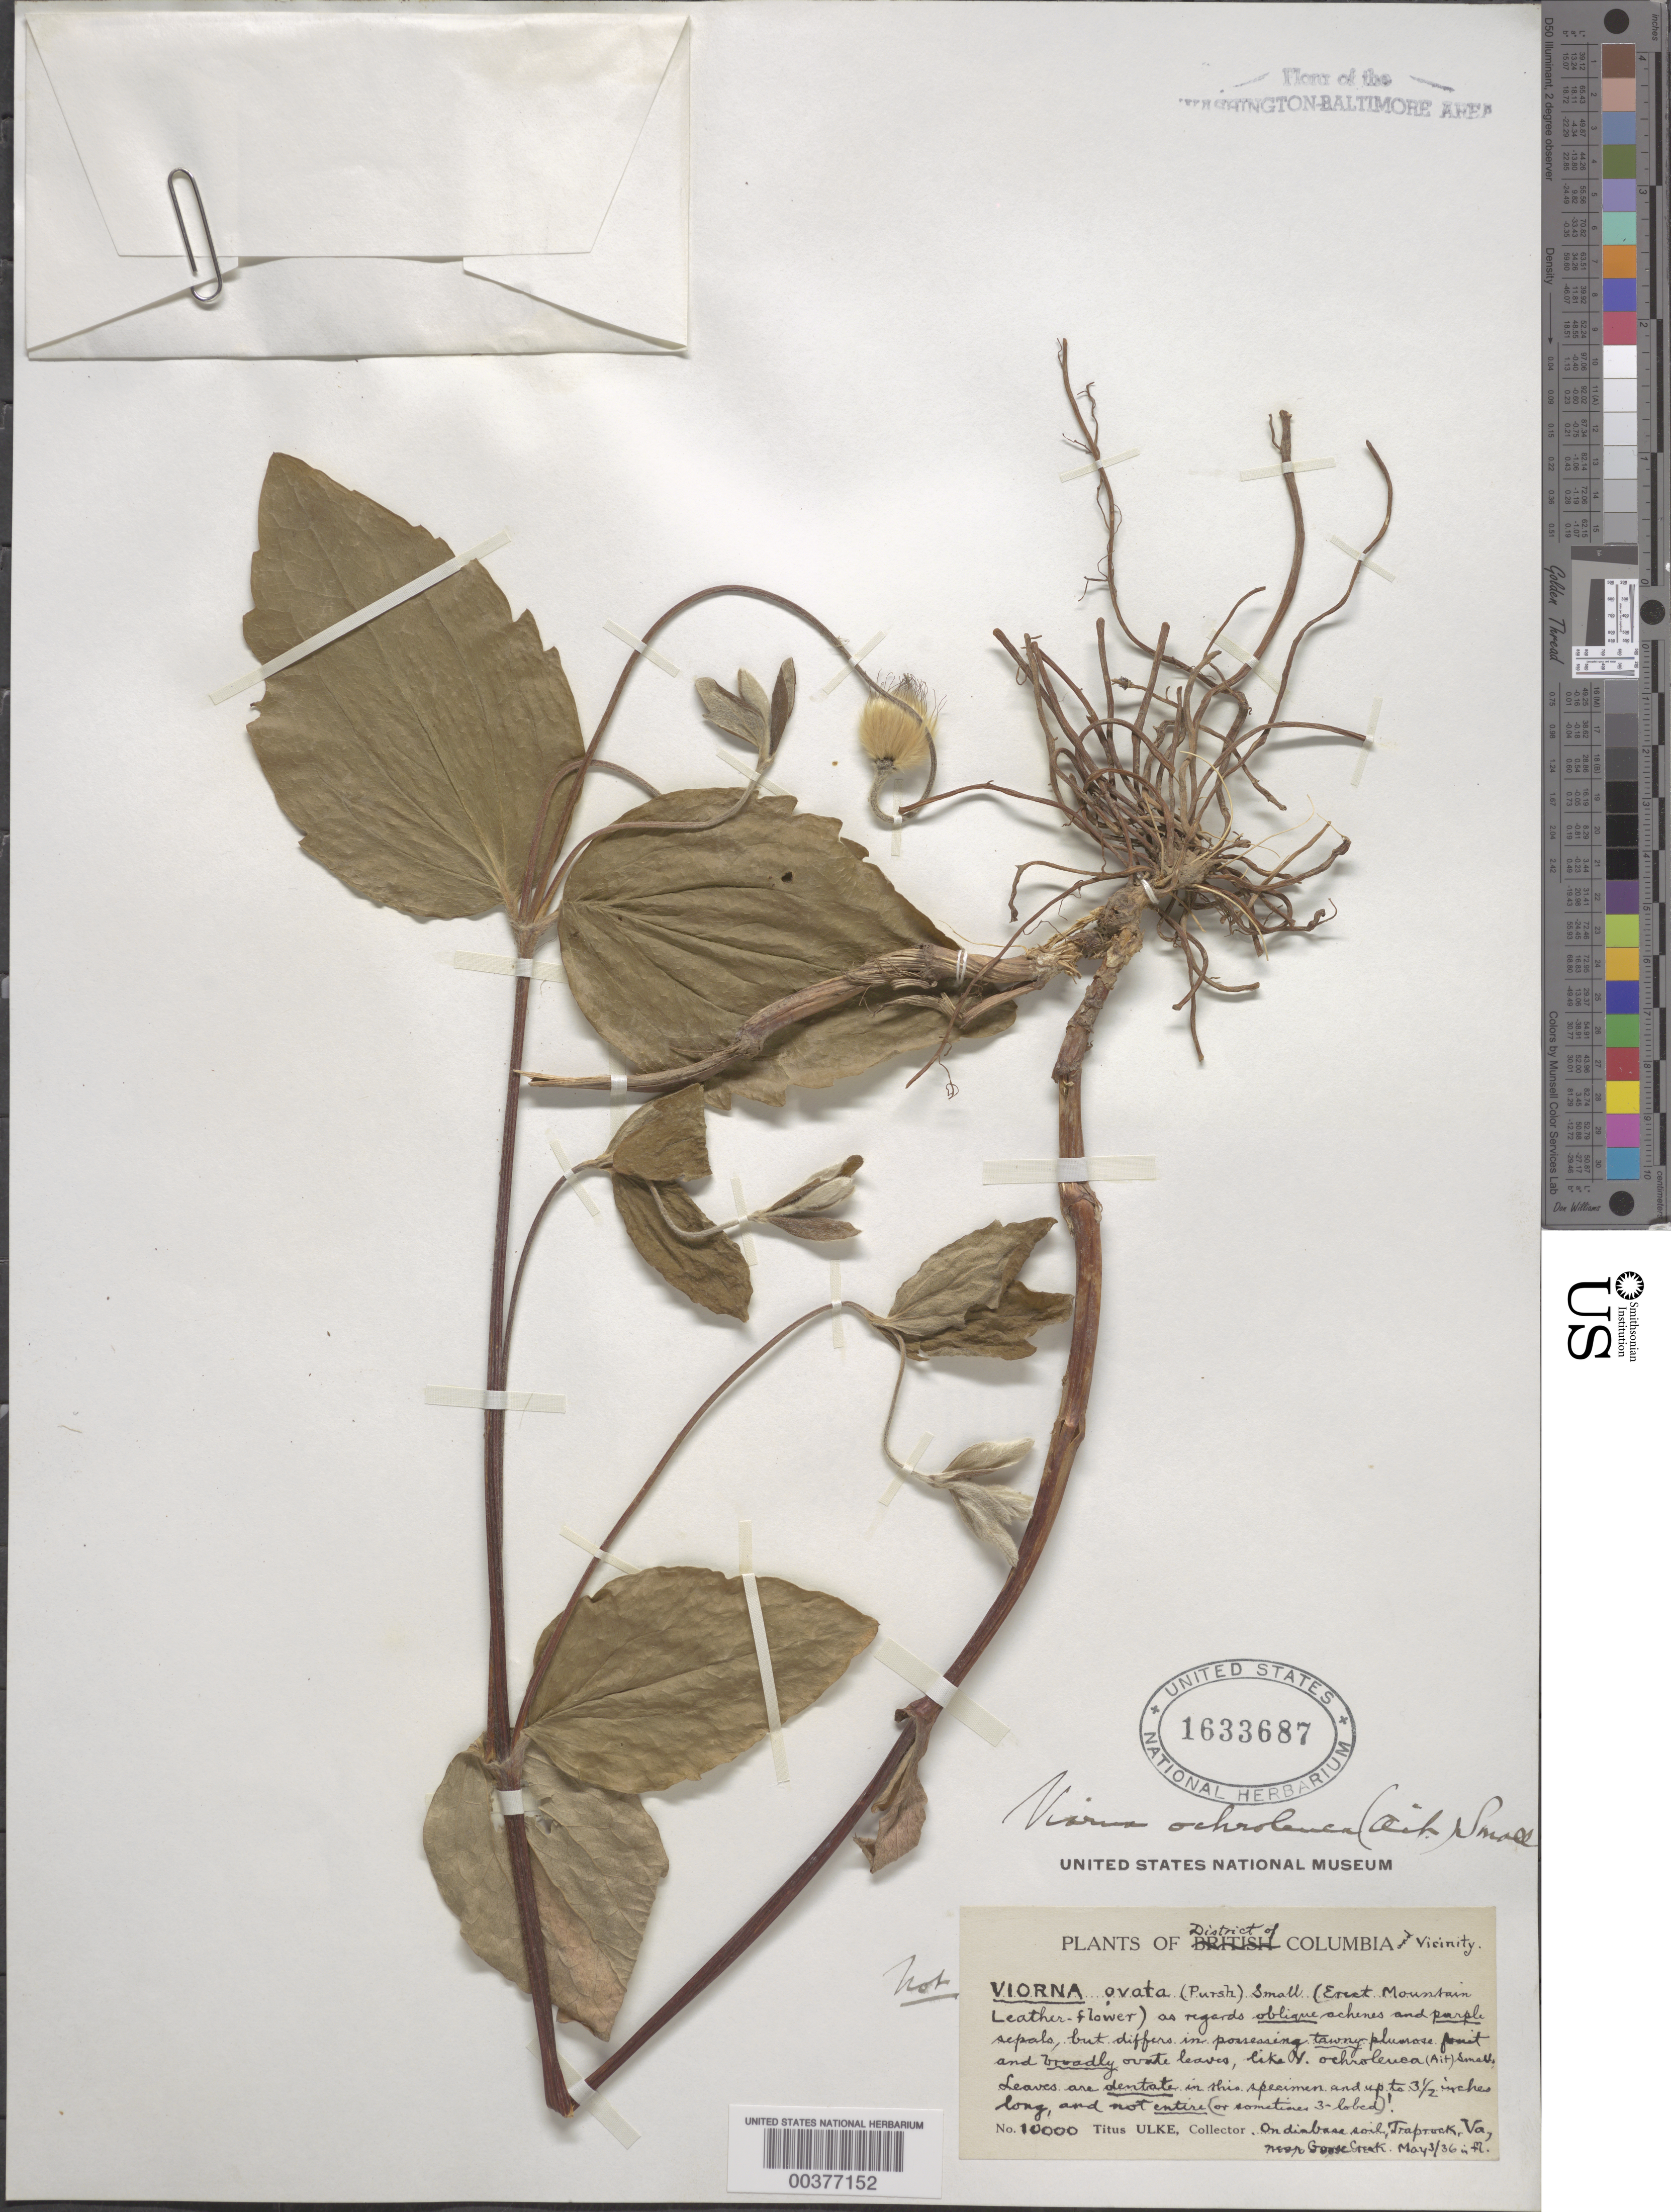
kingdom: Plantae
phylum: Tracheophyta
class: Magnoliopsida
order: Ranunculales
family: Ranunculaceae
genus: Clematis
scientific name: Clematis ochroleuca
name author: Aiton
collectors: T. Ulke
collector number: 10000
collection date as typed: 03 May 1936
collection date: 1936-05-03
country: United States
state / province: Virginia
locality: Trappock, near Goose Creek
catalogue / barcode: US 1633687